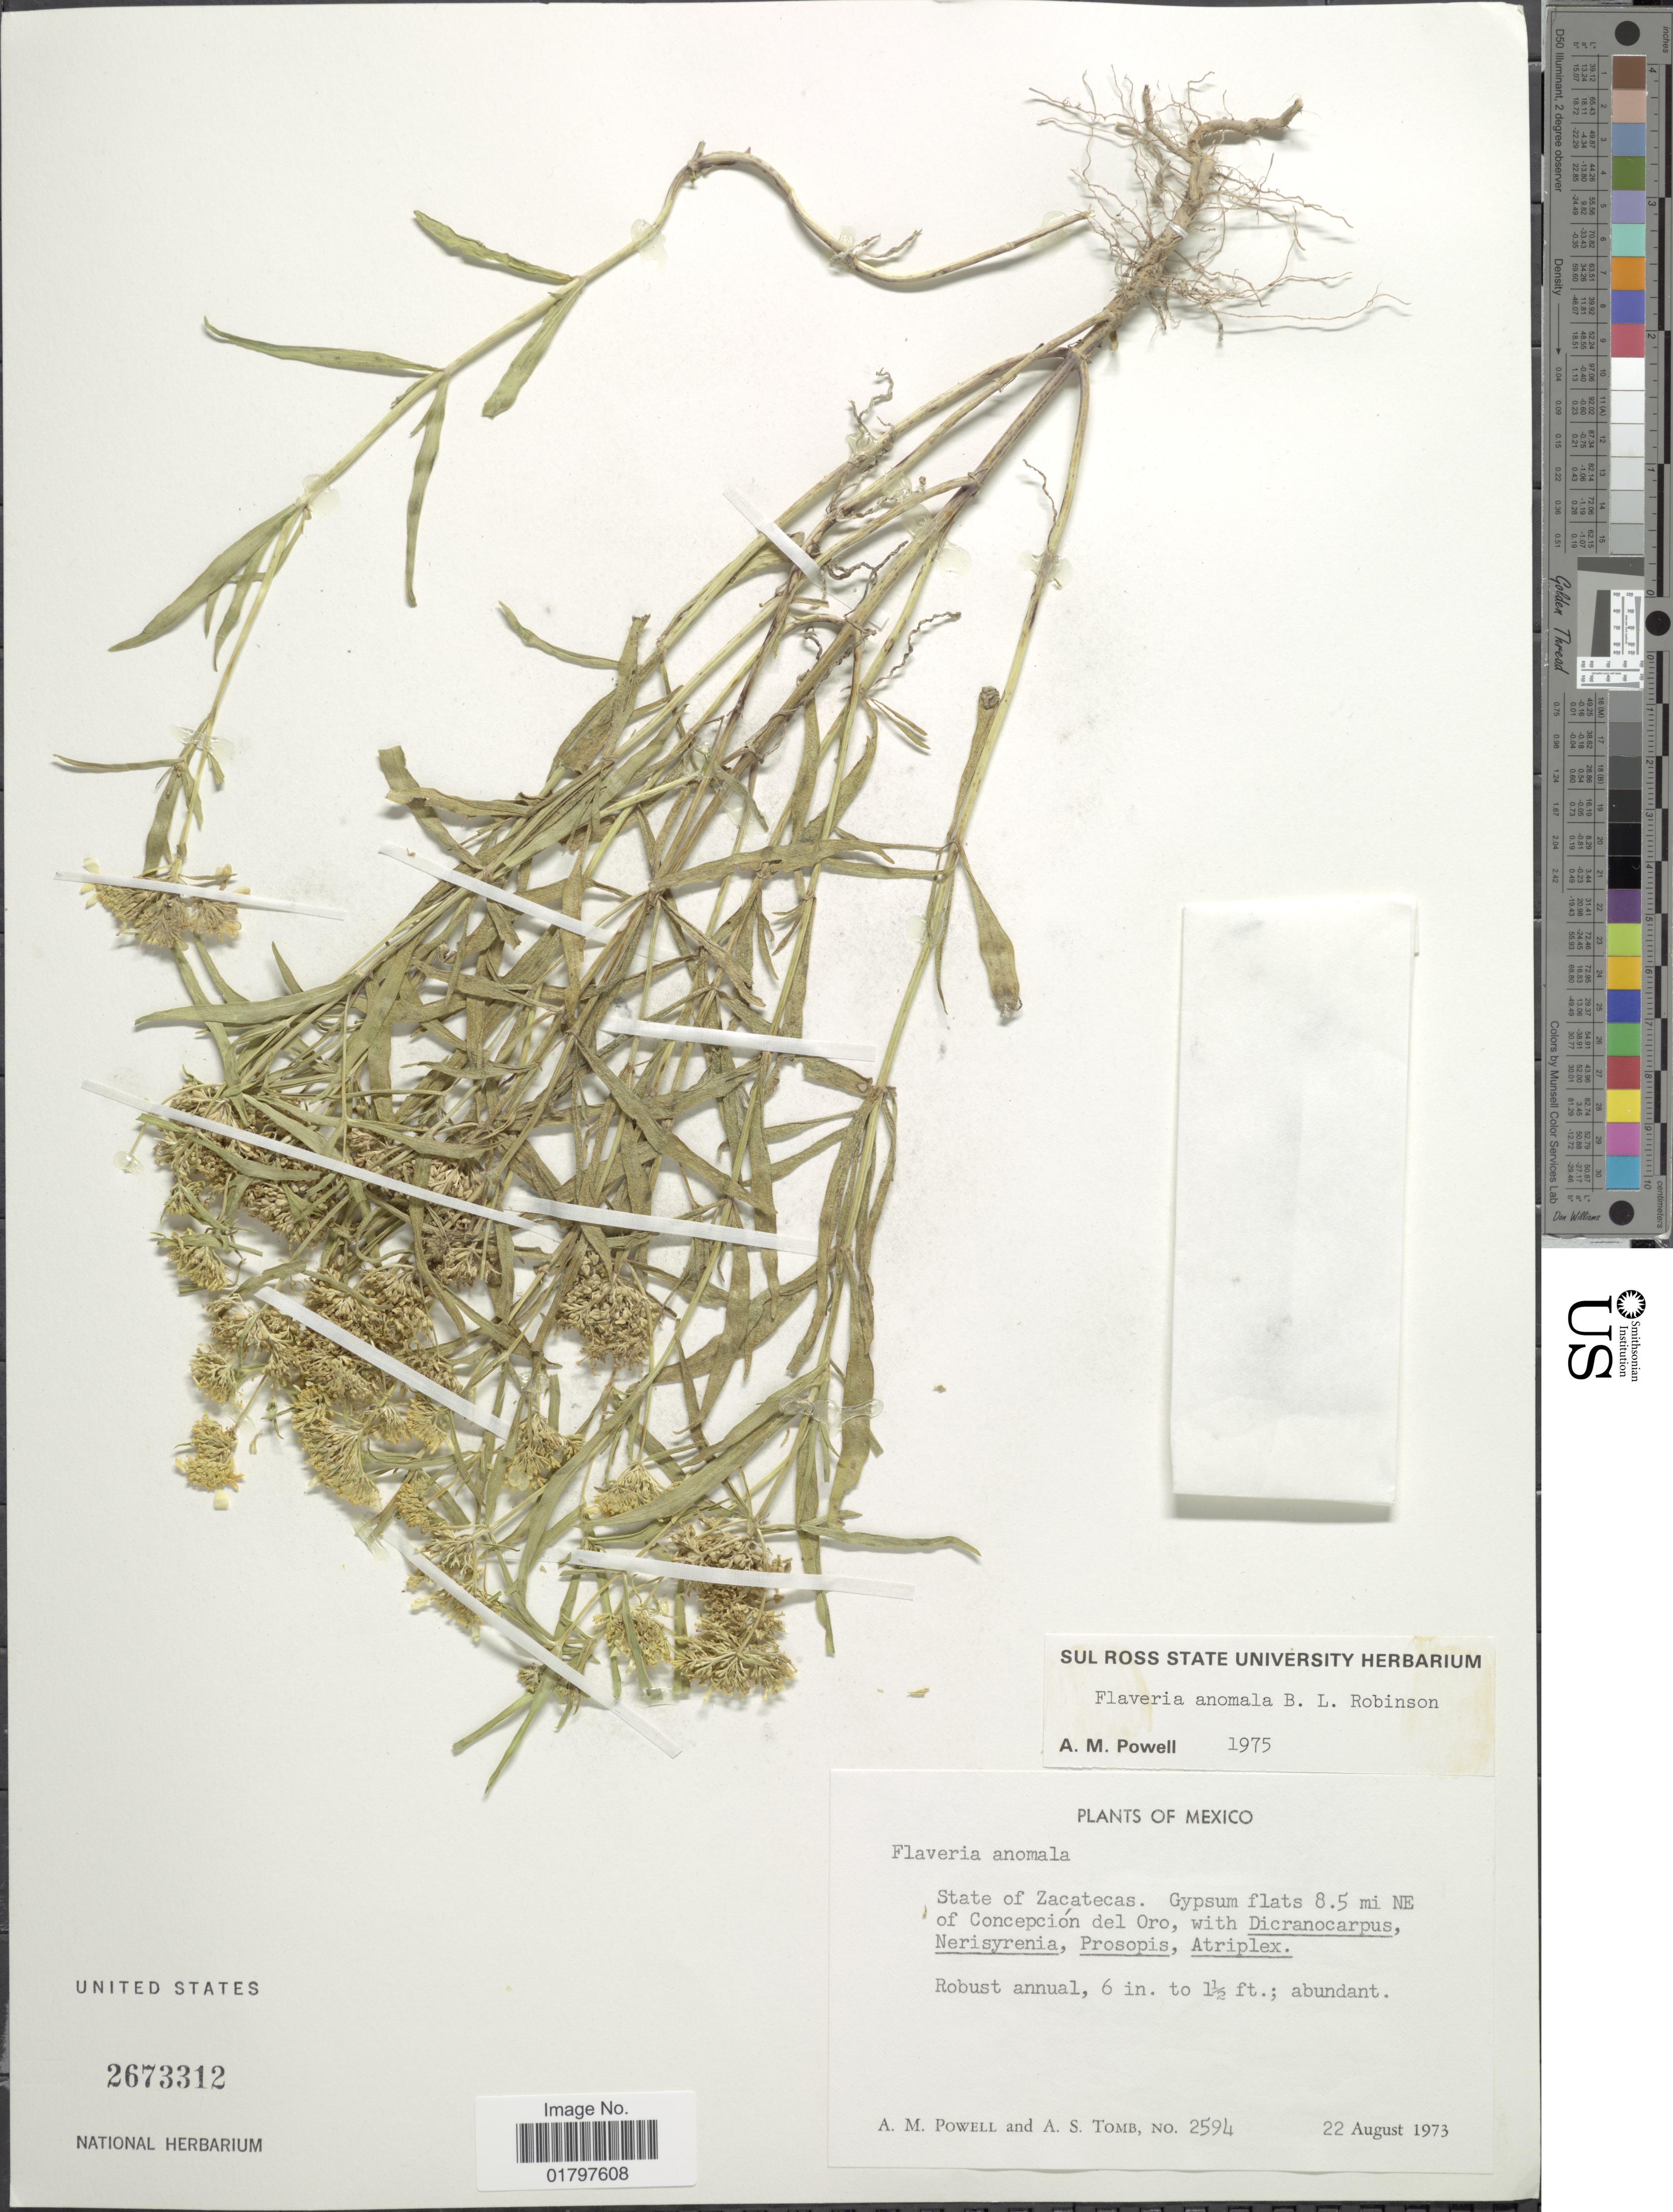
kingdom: Plantae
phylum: Tracheophyta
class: Magnoliopsida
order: Asterales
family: Asteraceae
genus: Flaveria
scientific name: Flaveria anomala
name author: B.L. Rob.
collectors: A. M. Powell & A. Tomb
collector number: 2594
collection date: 1973-08-22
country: Mexico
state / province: Zacatecas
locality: State of Zacatecas. Gypsum flats 8.5 mi NE of Concepción del Oro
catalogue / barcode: US 2673312